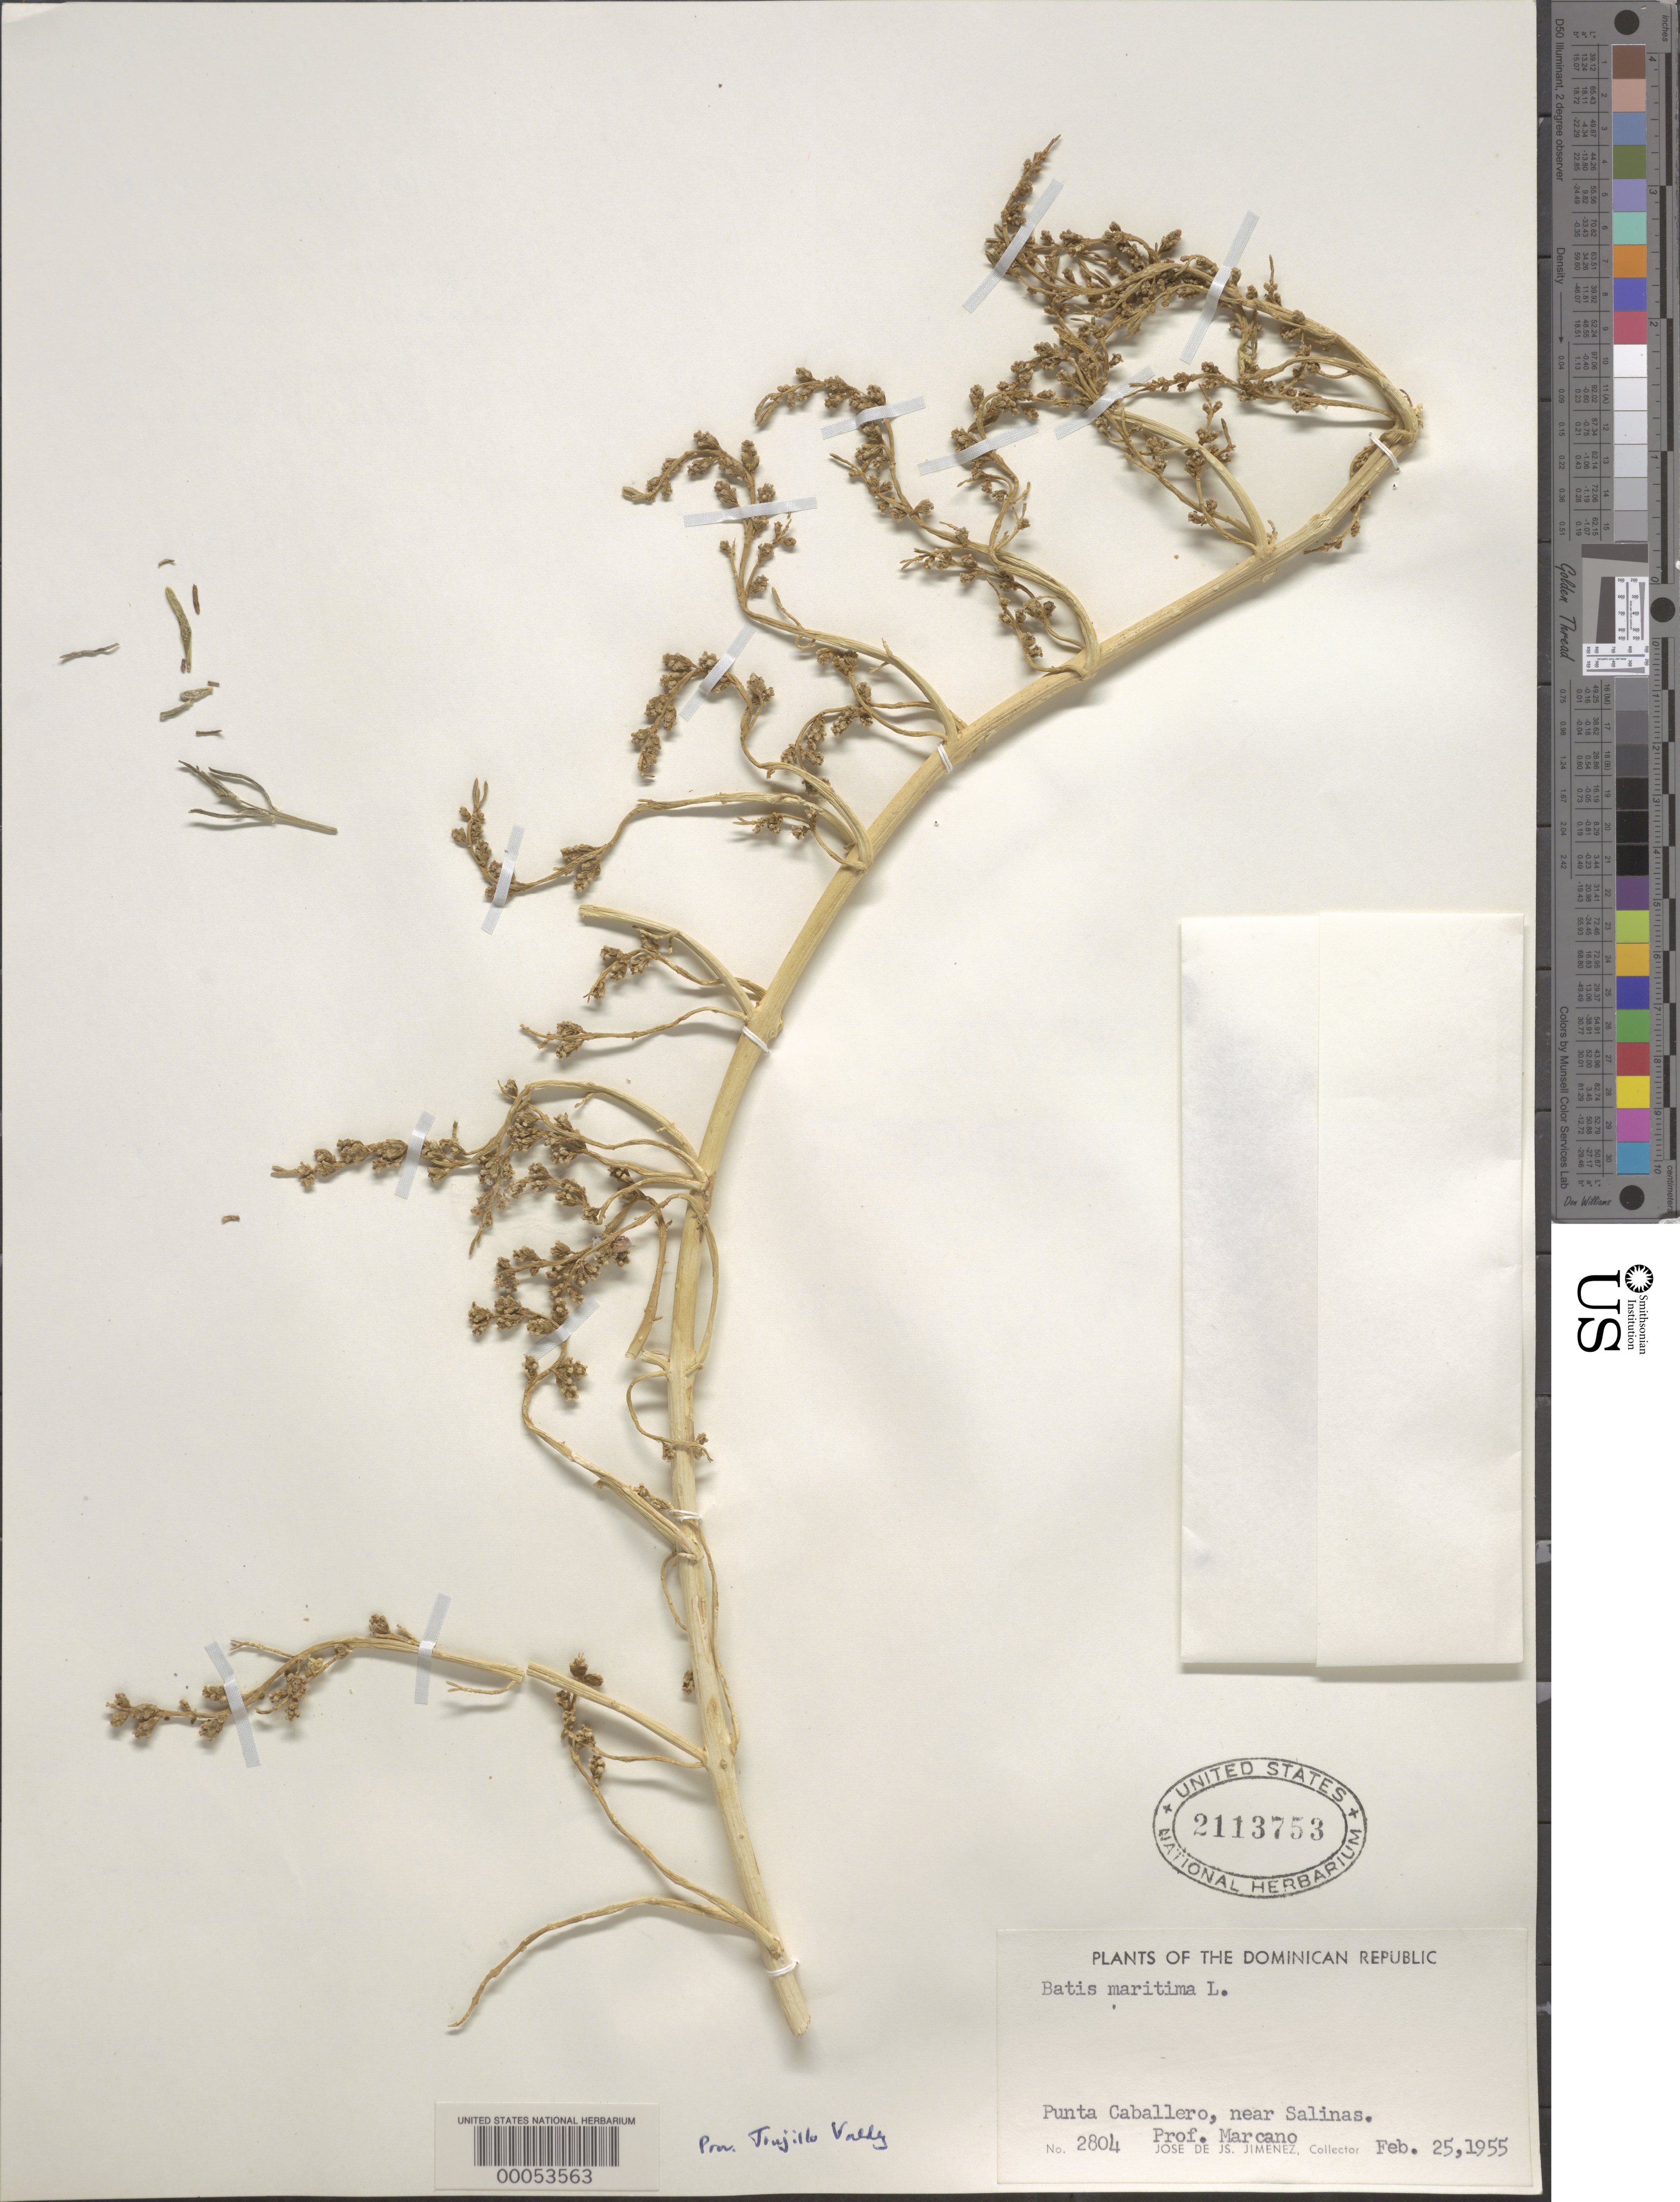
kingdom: Plantae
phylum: Tracheophyta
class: Magnoliopsida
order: Brassicales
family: Bataceae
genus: Batis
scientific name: Batis maritima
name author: L.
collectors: J. J. Jiménez Almonte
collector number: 2804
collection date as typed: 25 Feb 1955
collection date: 1955-02-25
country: Dominican Republic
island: Hispaniola Island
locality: Punta caballero, near salinas.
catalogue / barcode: US 2113753